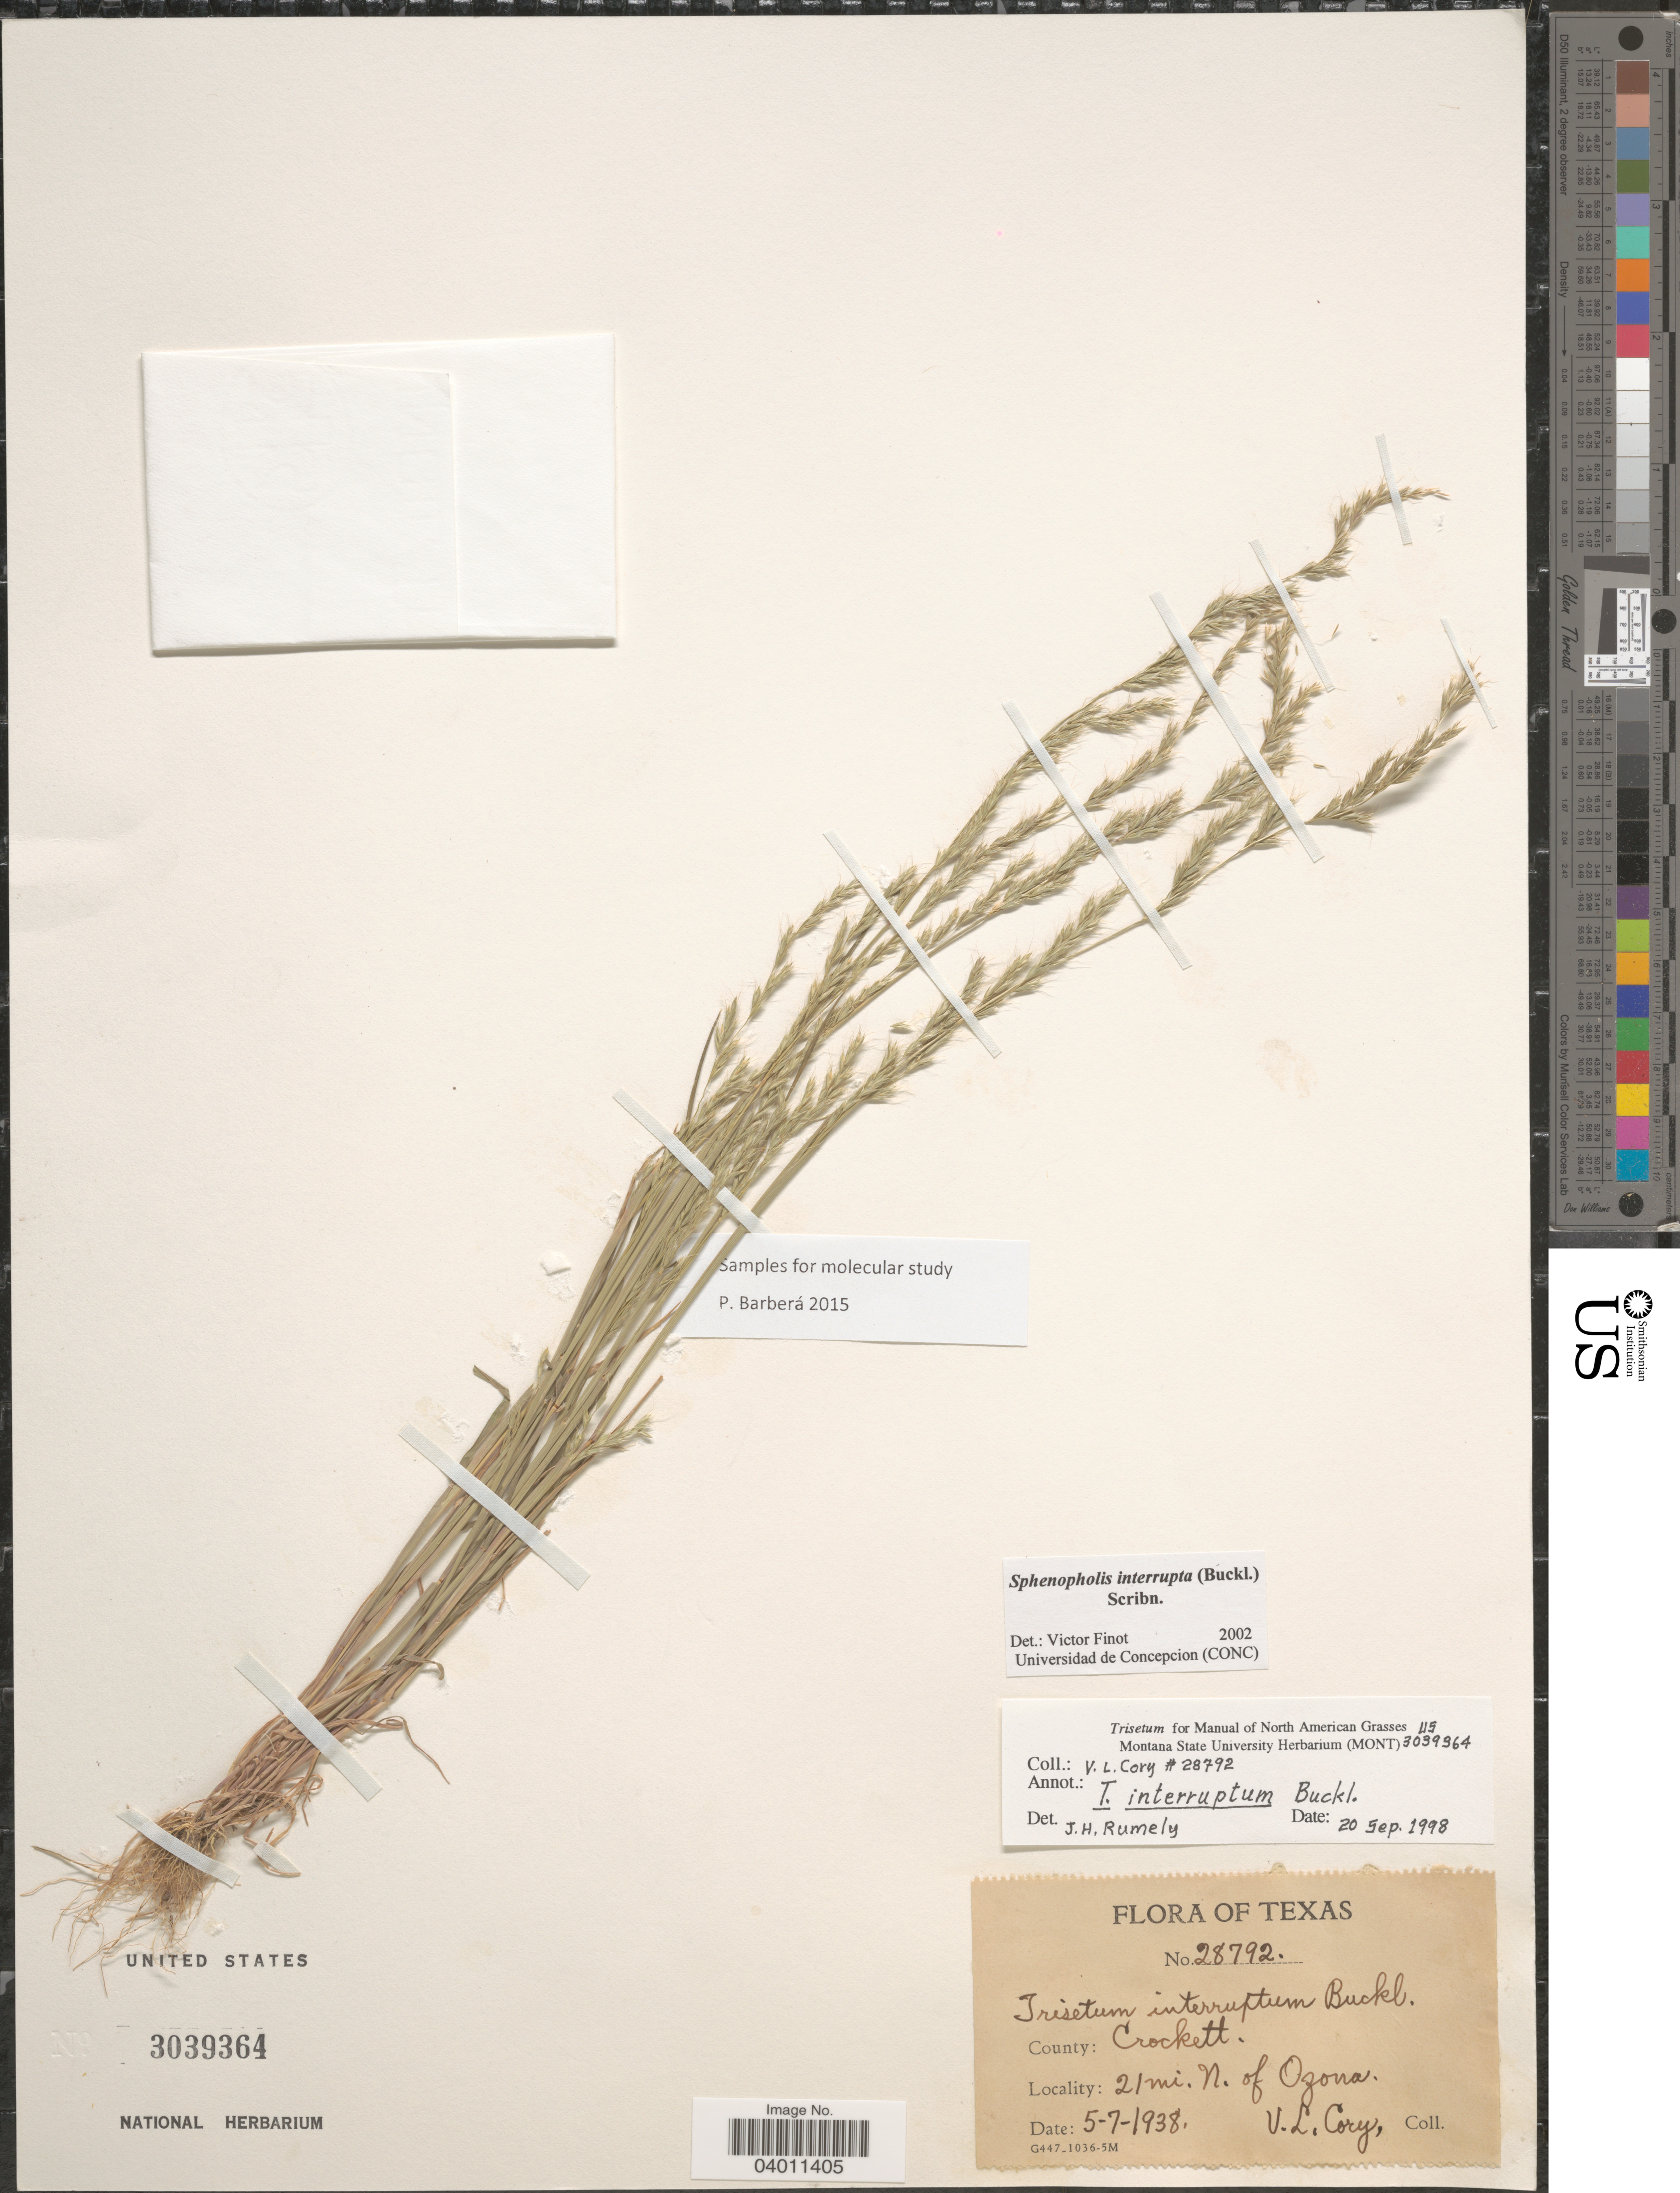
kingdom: Plantae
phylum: Tracheophyta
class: Liliopsida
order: Poales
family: Poaceae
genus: Sphenopholis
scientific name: Sphenopholis interrupta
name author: (Buckley) Scribn.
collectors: V. Cory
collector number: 28792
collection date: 1938-05-07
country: United States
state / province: Texas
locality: County: Crockett. 21 mi. N. of Ozona.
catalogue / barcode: US 3039364